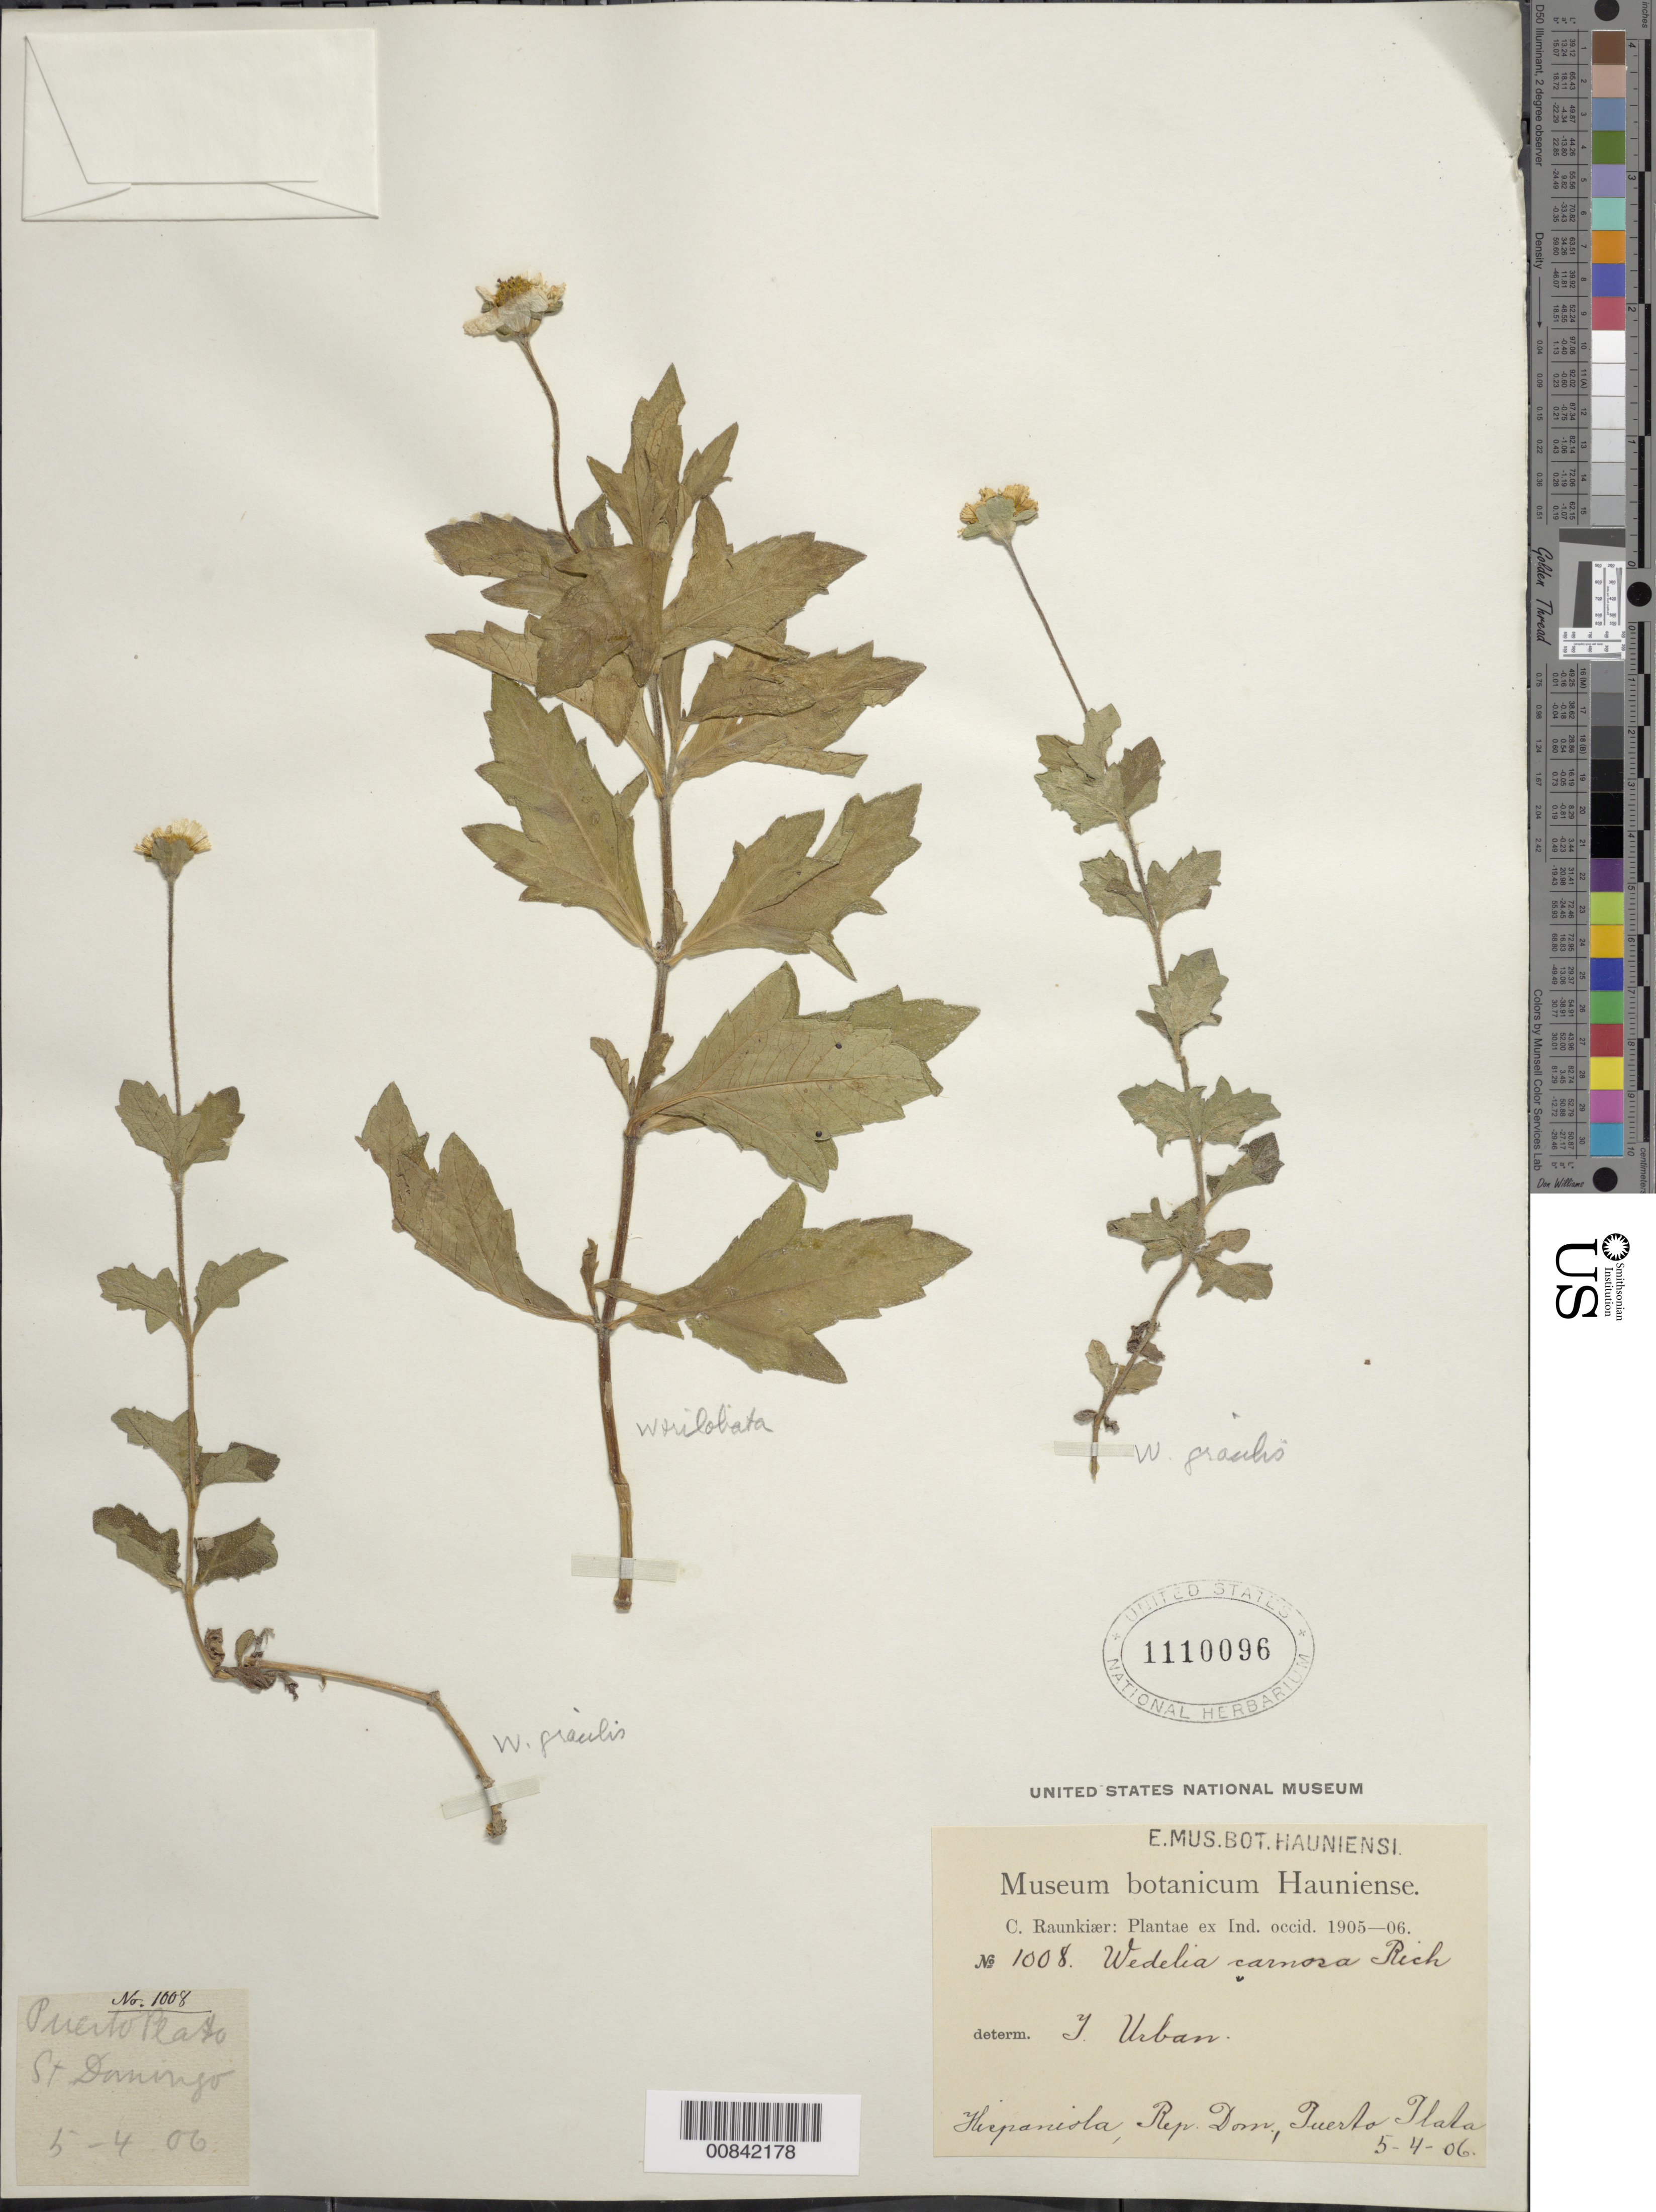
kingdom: Plantae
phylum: Tracheophyta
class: Magnoliopsida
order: Asterales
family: Asteraceae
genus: Sphagneticola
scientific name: Sphagneticola gracilis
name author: (Rich.) Pruski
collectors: C. C. Raunkiaer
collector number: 1008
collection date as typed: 05 Apr 1906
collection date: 1906-04-05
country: Dominican Republic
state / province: Puerto Plata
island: Hispaniola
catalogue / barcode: US 1110096